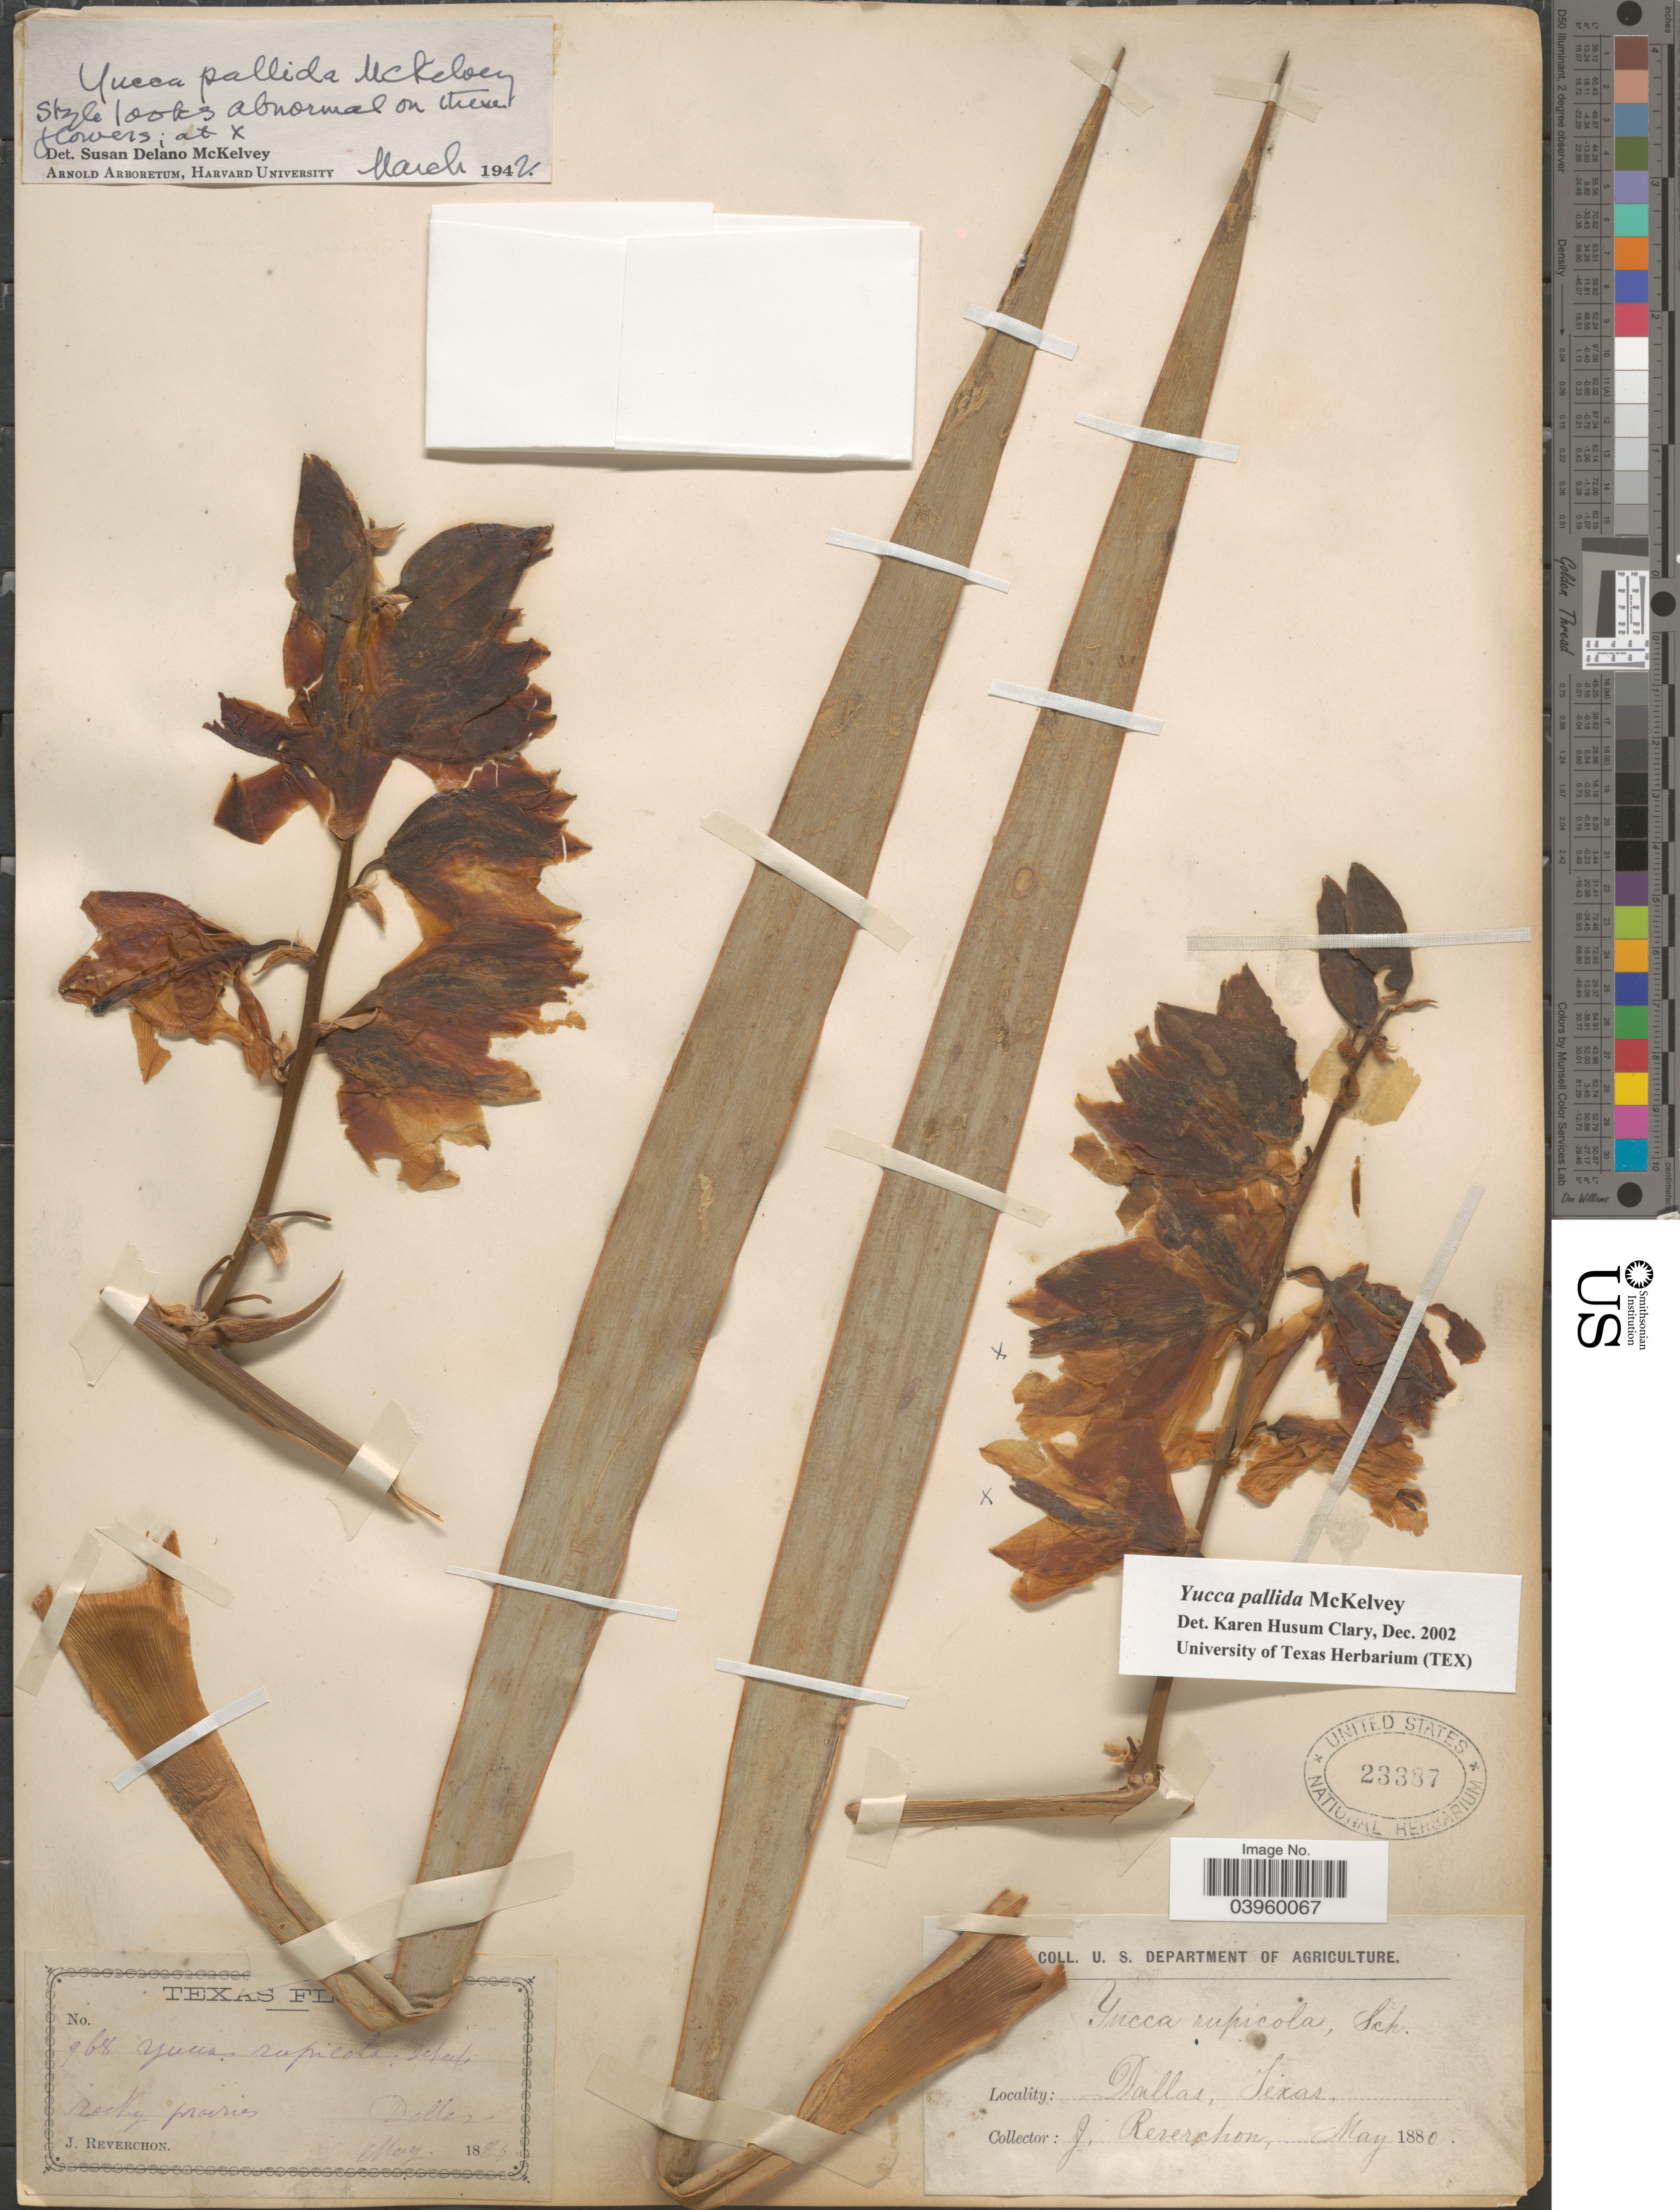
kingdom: Plantae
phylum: Tracheophyta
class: Liliopsida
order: Asparagales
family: Asparagaceae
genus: Yucca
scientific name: Yucca pallida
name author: McKelvey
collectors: J. Reverchon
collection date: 1880-05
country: United States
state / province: Texas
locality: Dallas.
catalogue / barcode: US 23387